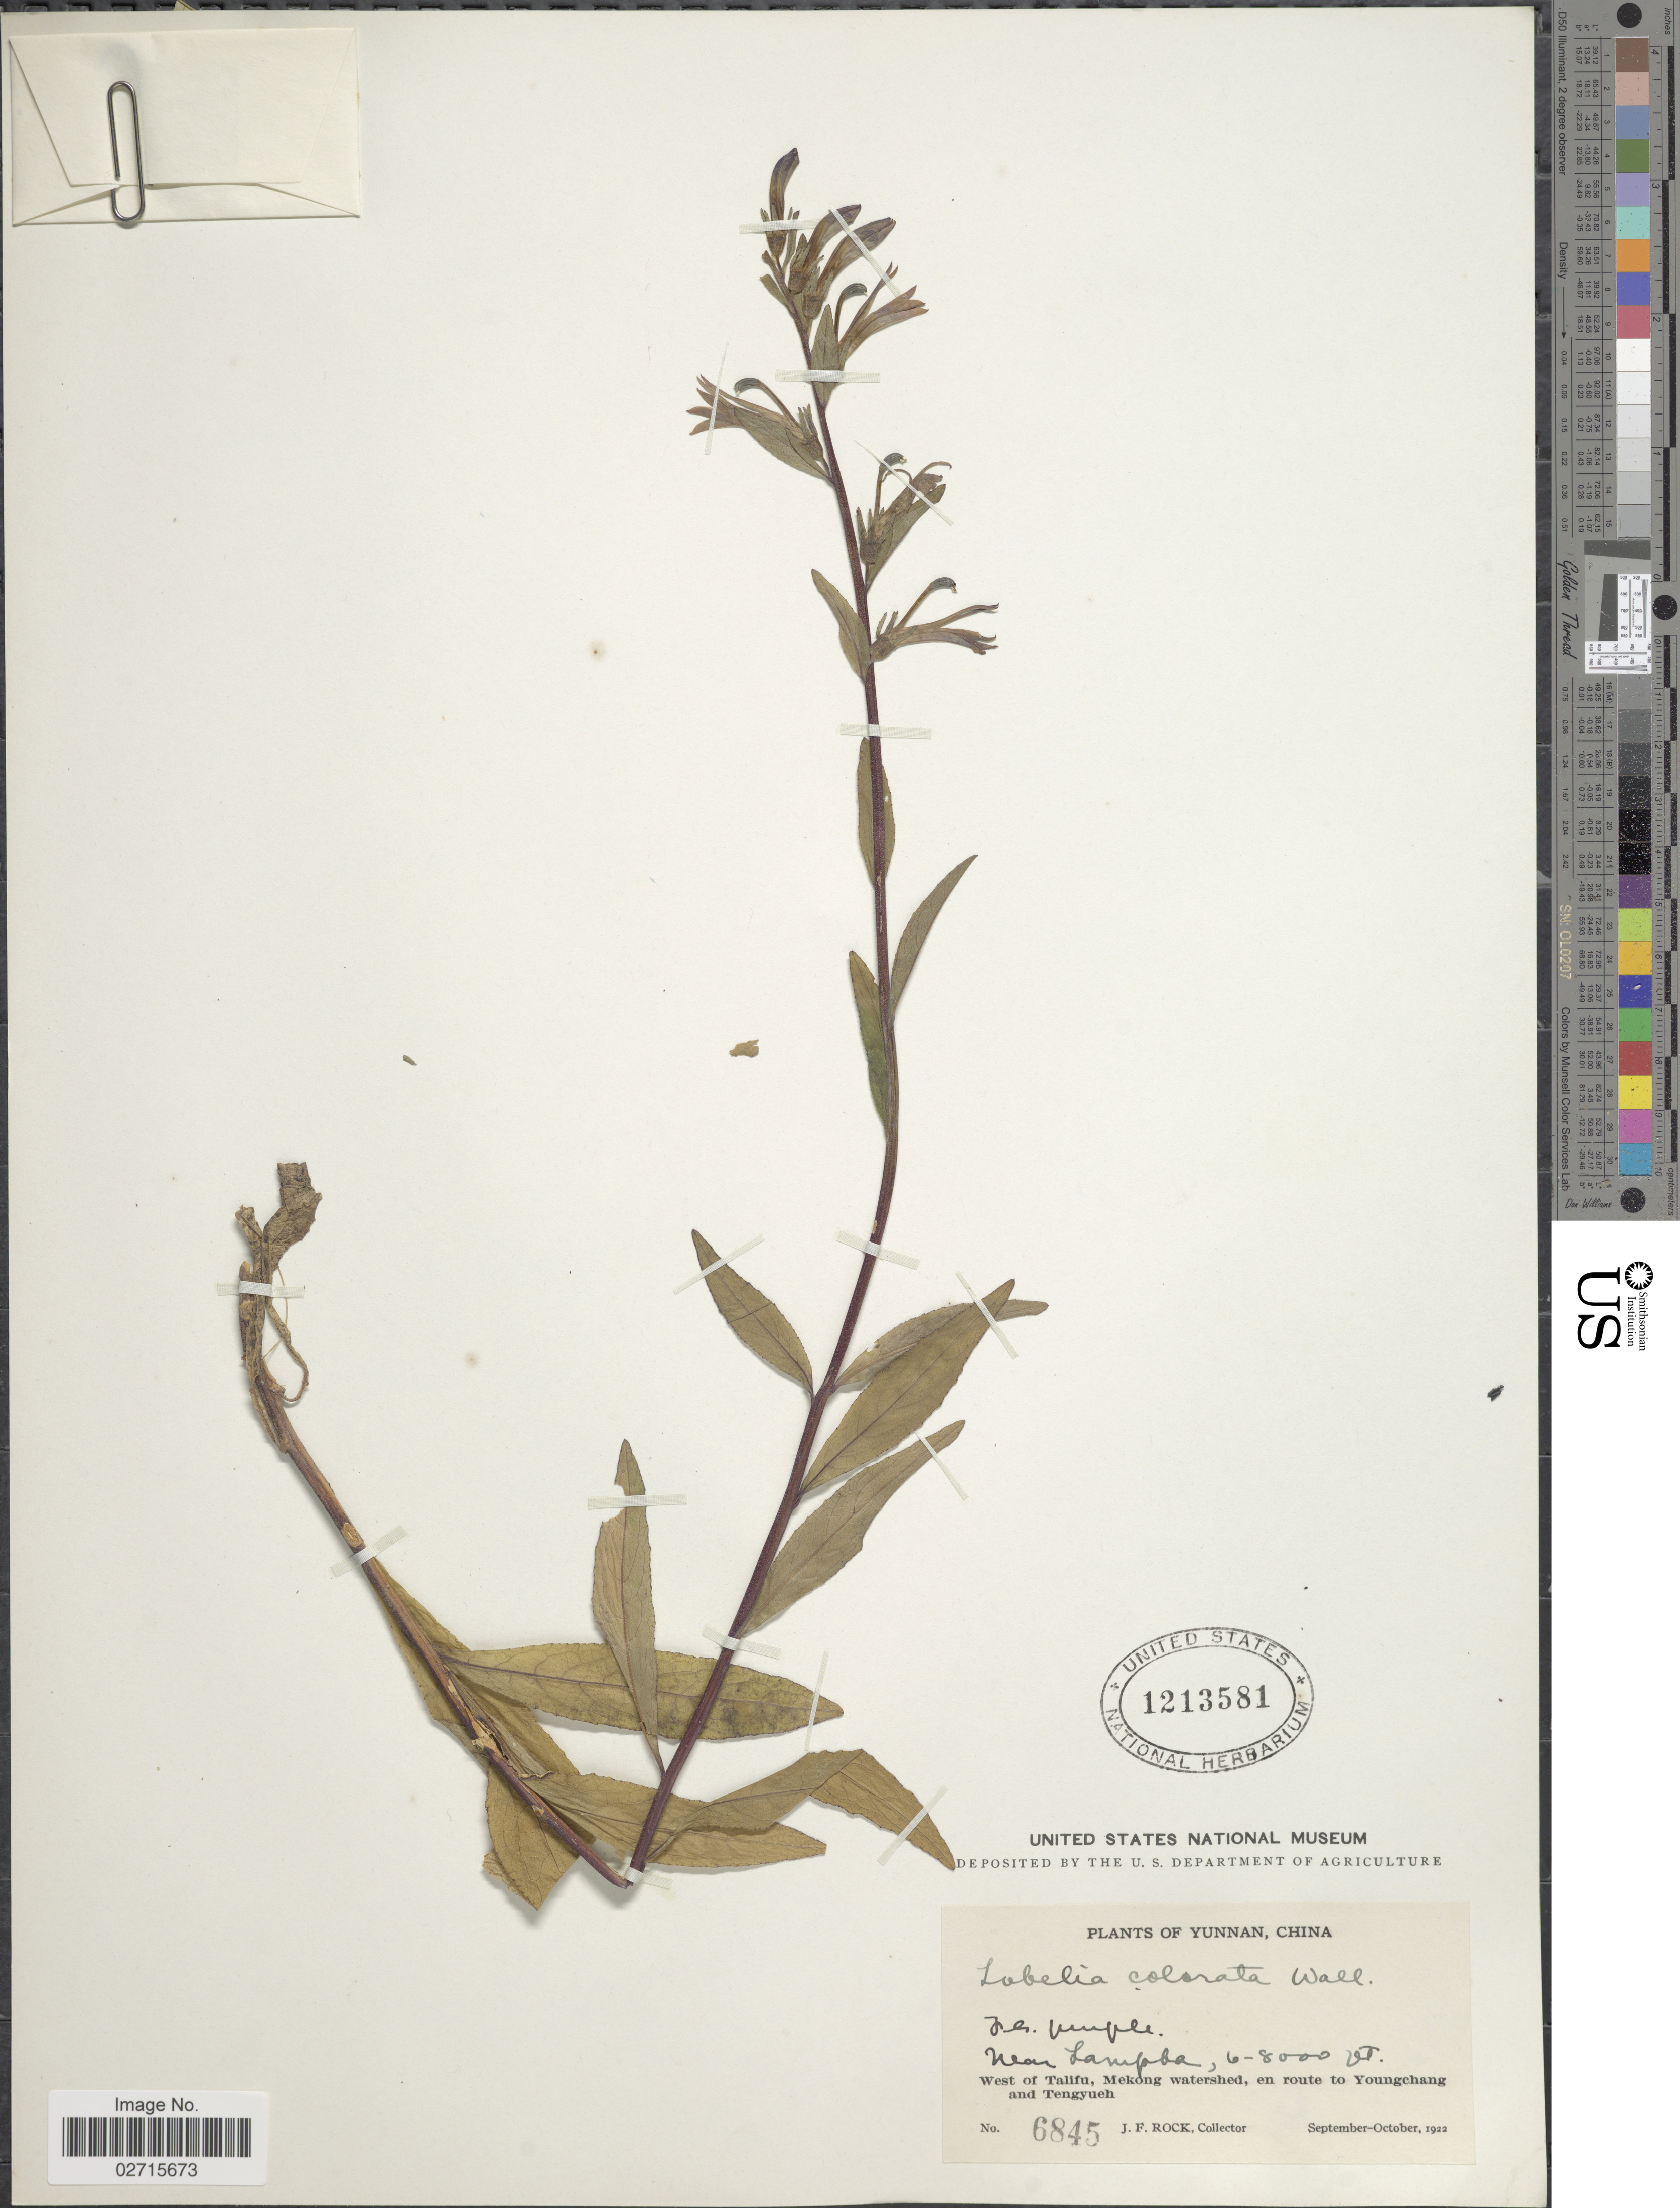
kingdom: Plantae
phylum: Tracheophyta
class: Magnoliopsida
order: Asterales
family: Campanulaceae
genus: Lobelia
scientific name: Lobelia colorata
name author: Wall.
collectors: J. F. Rock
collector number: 6845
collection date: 1922-09/1922-10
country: China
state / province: Yunnan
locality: Near Lampba. West of Talifu, Mekong watershed, en route to Youngchang and Tengyueh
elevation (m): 1829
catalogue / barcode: US 1213581